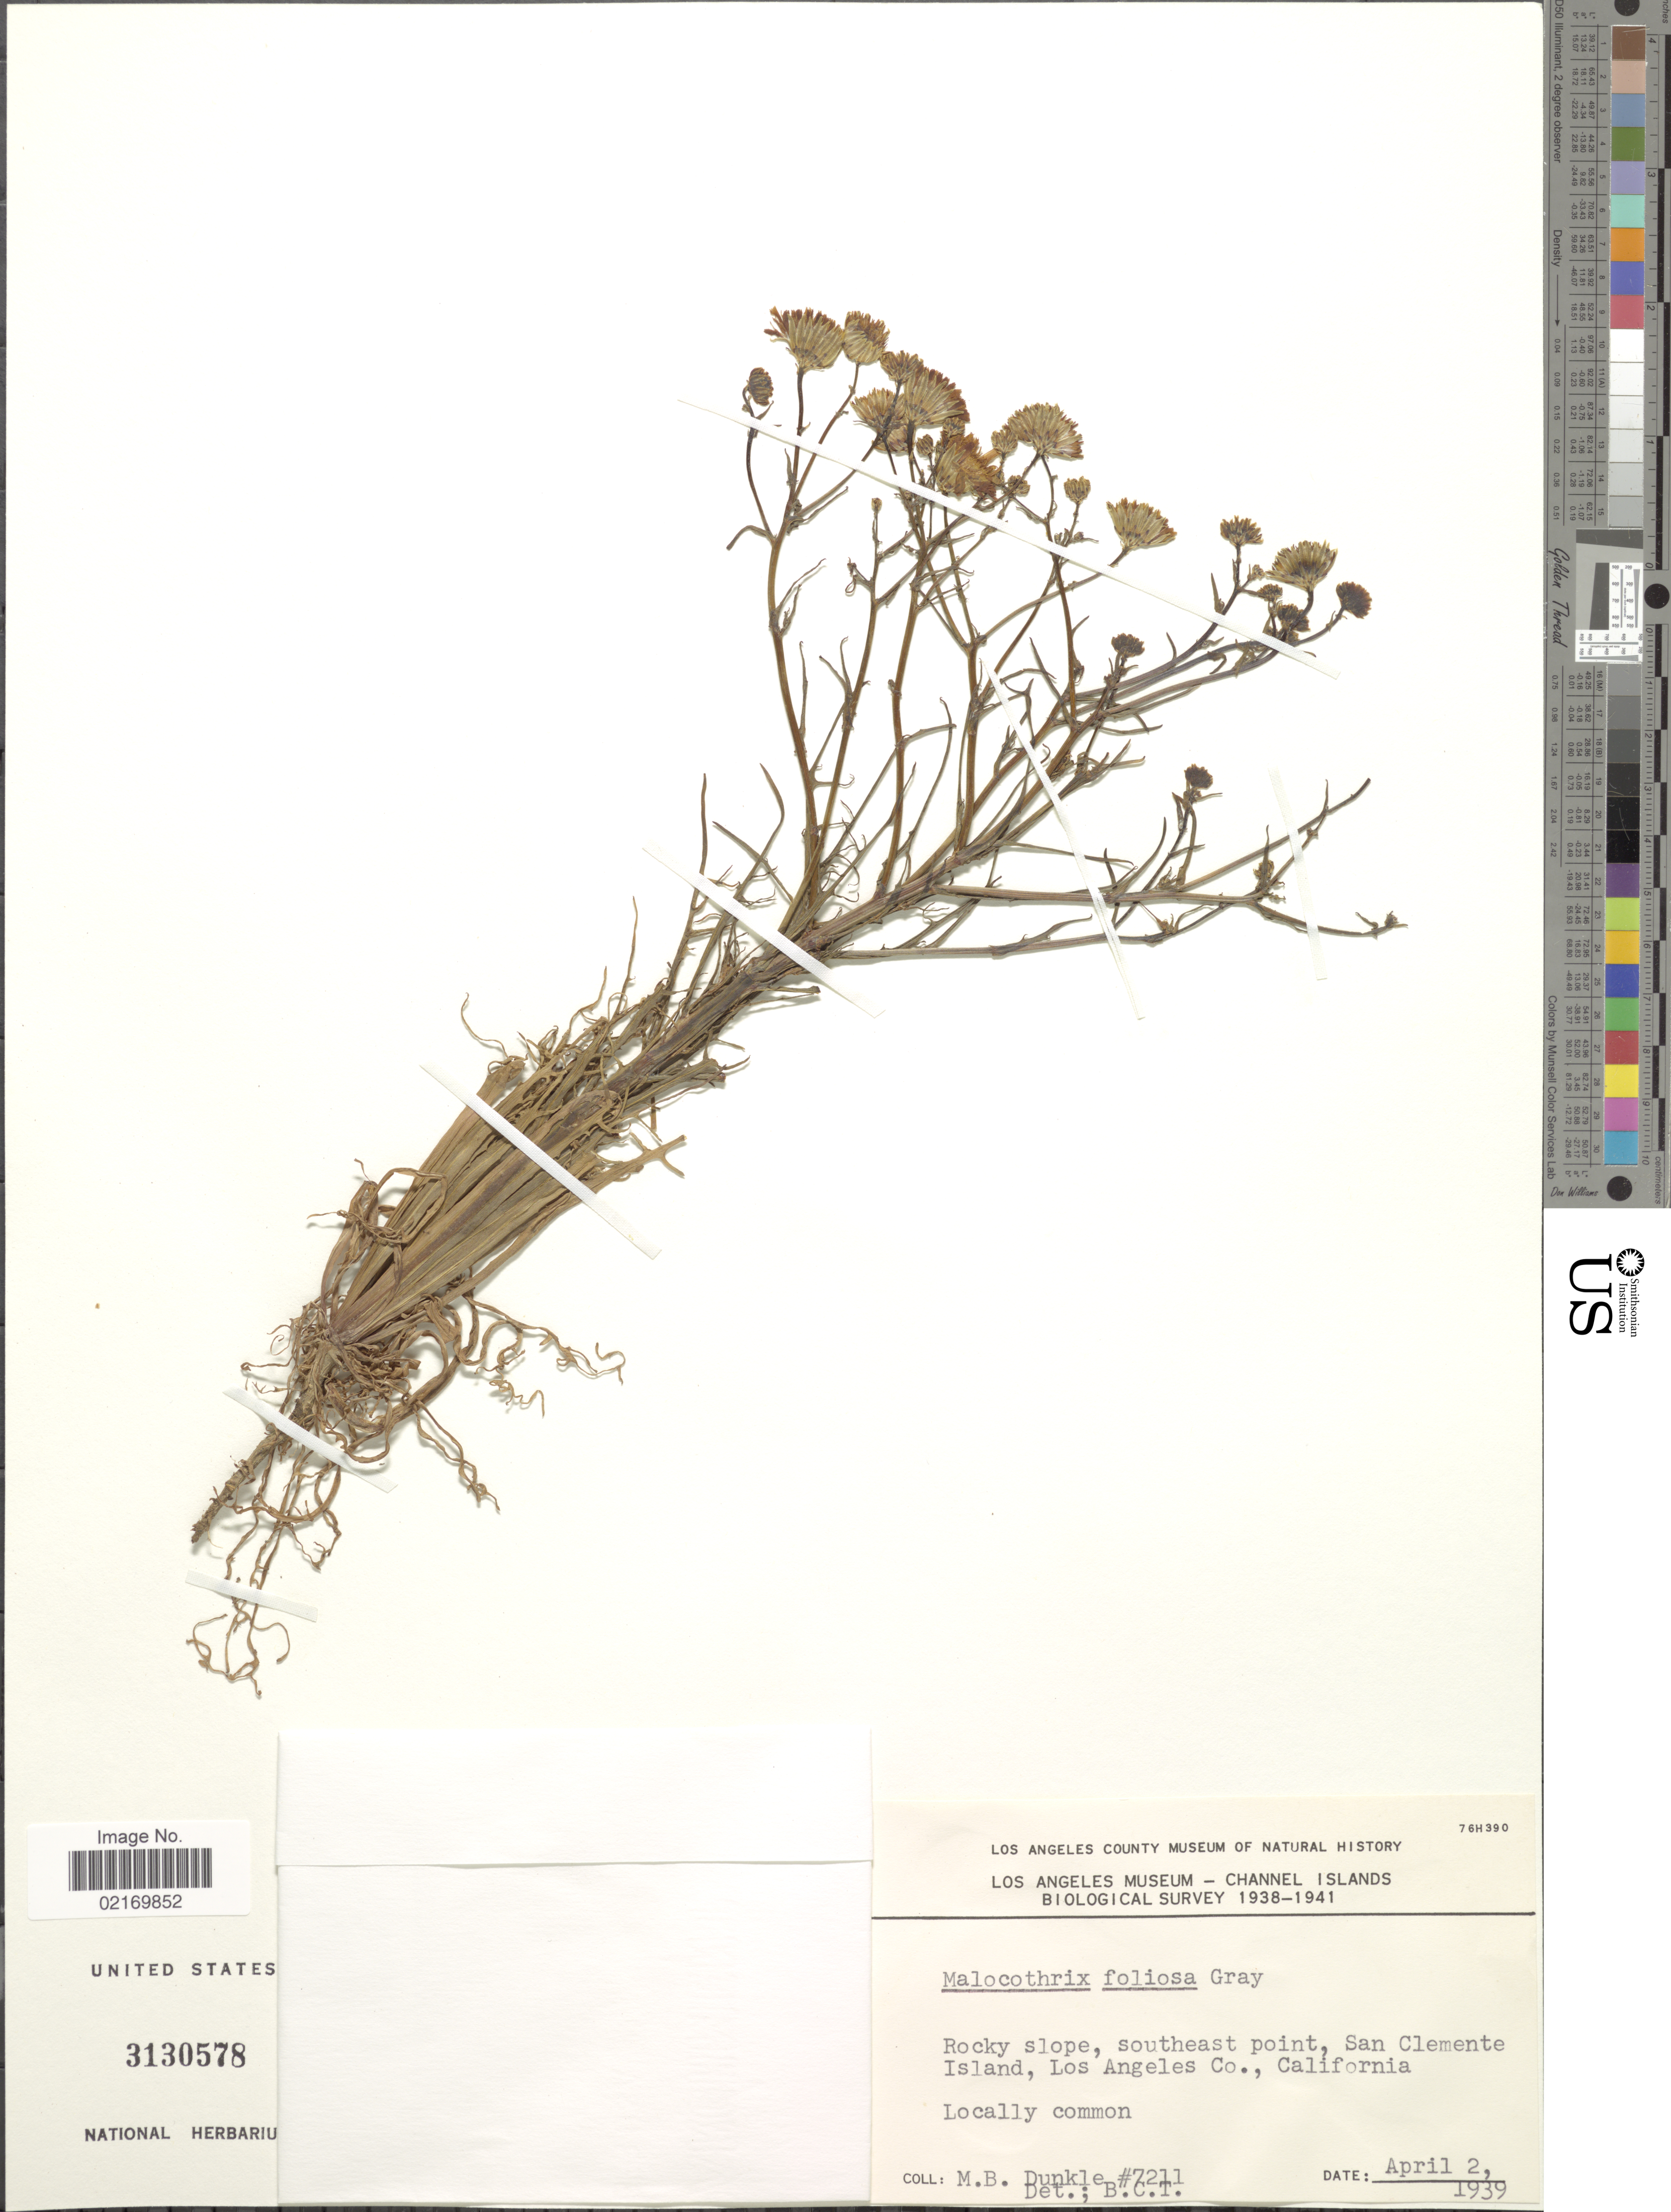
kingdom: Plantae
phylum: Tracheophyta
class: Magnoliopsida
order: Asterales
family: Asteraceae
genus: Malacothrix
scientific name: Malacothrix foliosa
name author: A. Gray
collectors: M. Dunkle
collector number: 7211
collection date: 1939-04-02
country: United States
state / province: California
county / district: Los Angeles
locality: Southeast point, San Clemente Island, Los Angeles Co.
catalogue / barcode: US 3130578